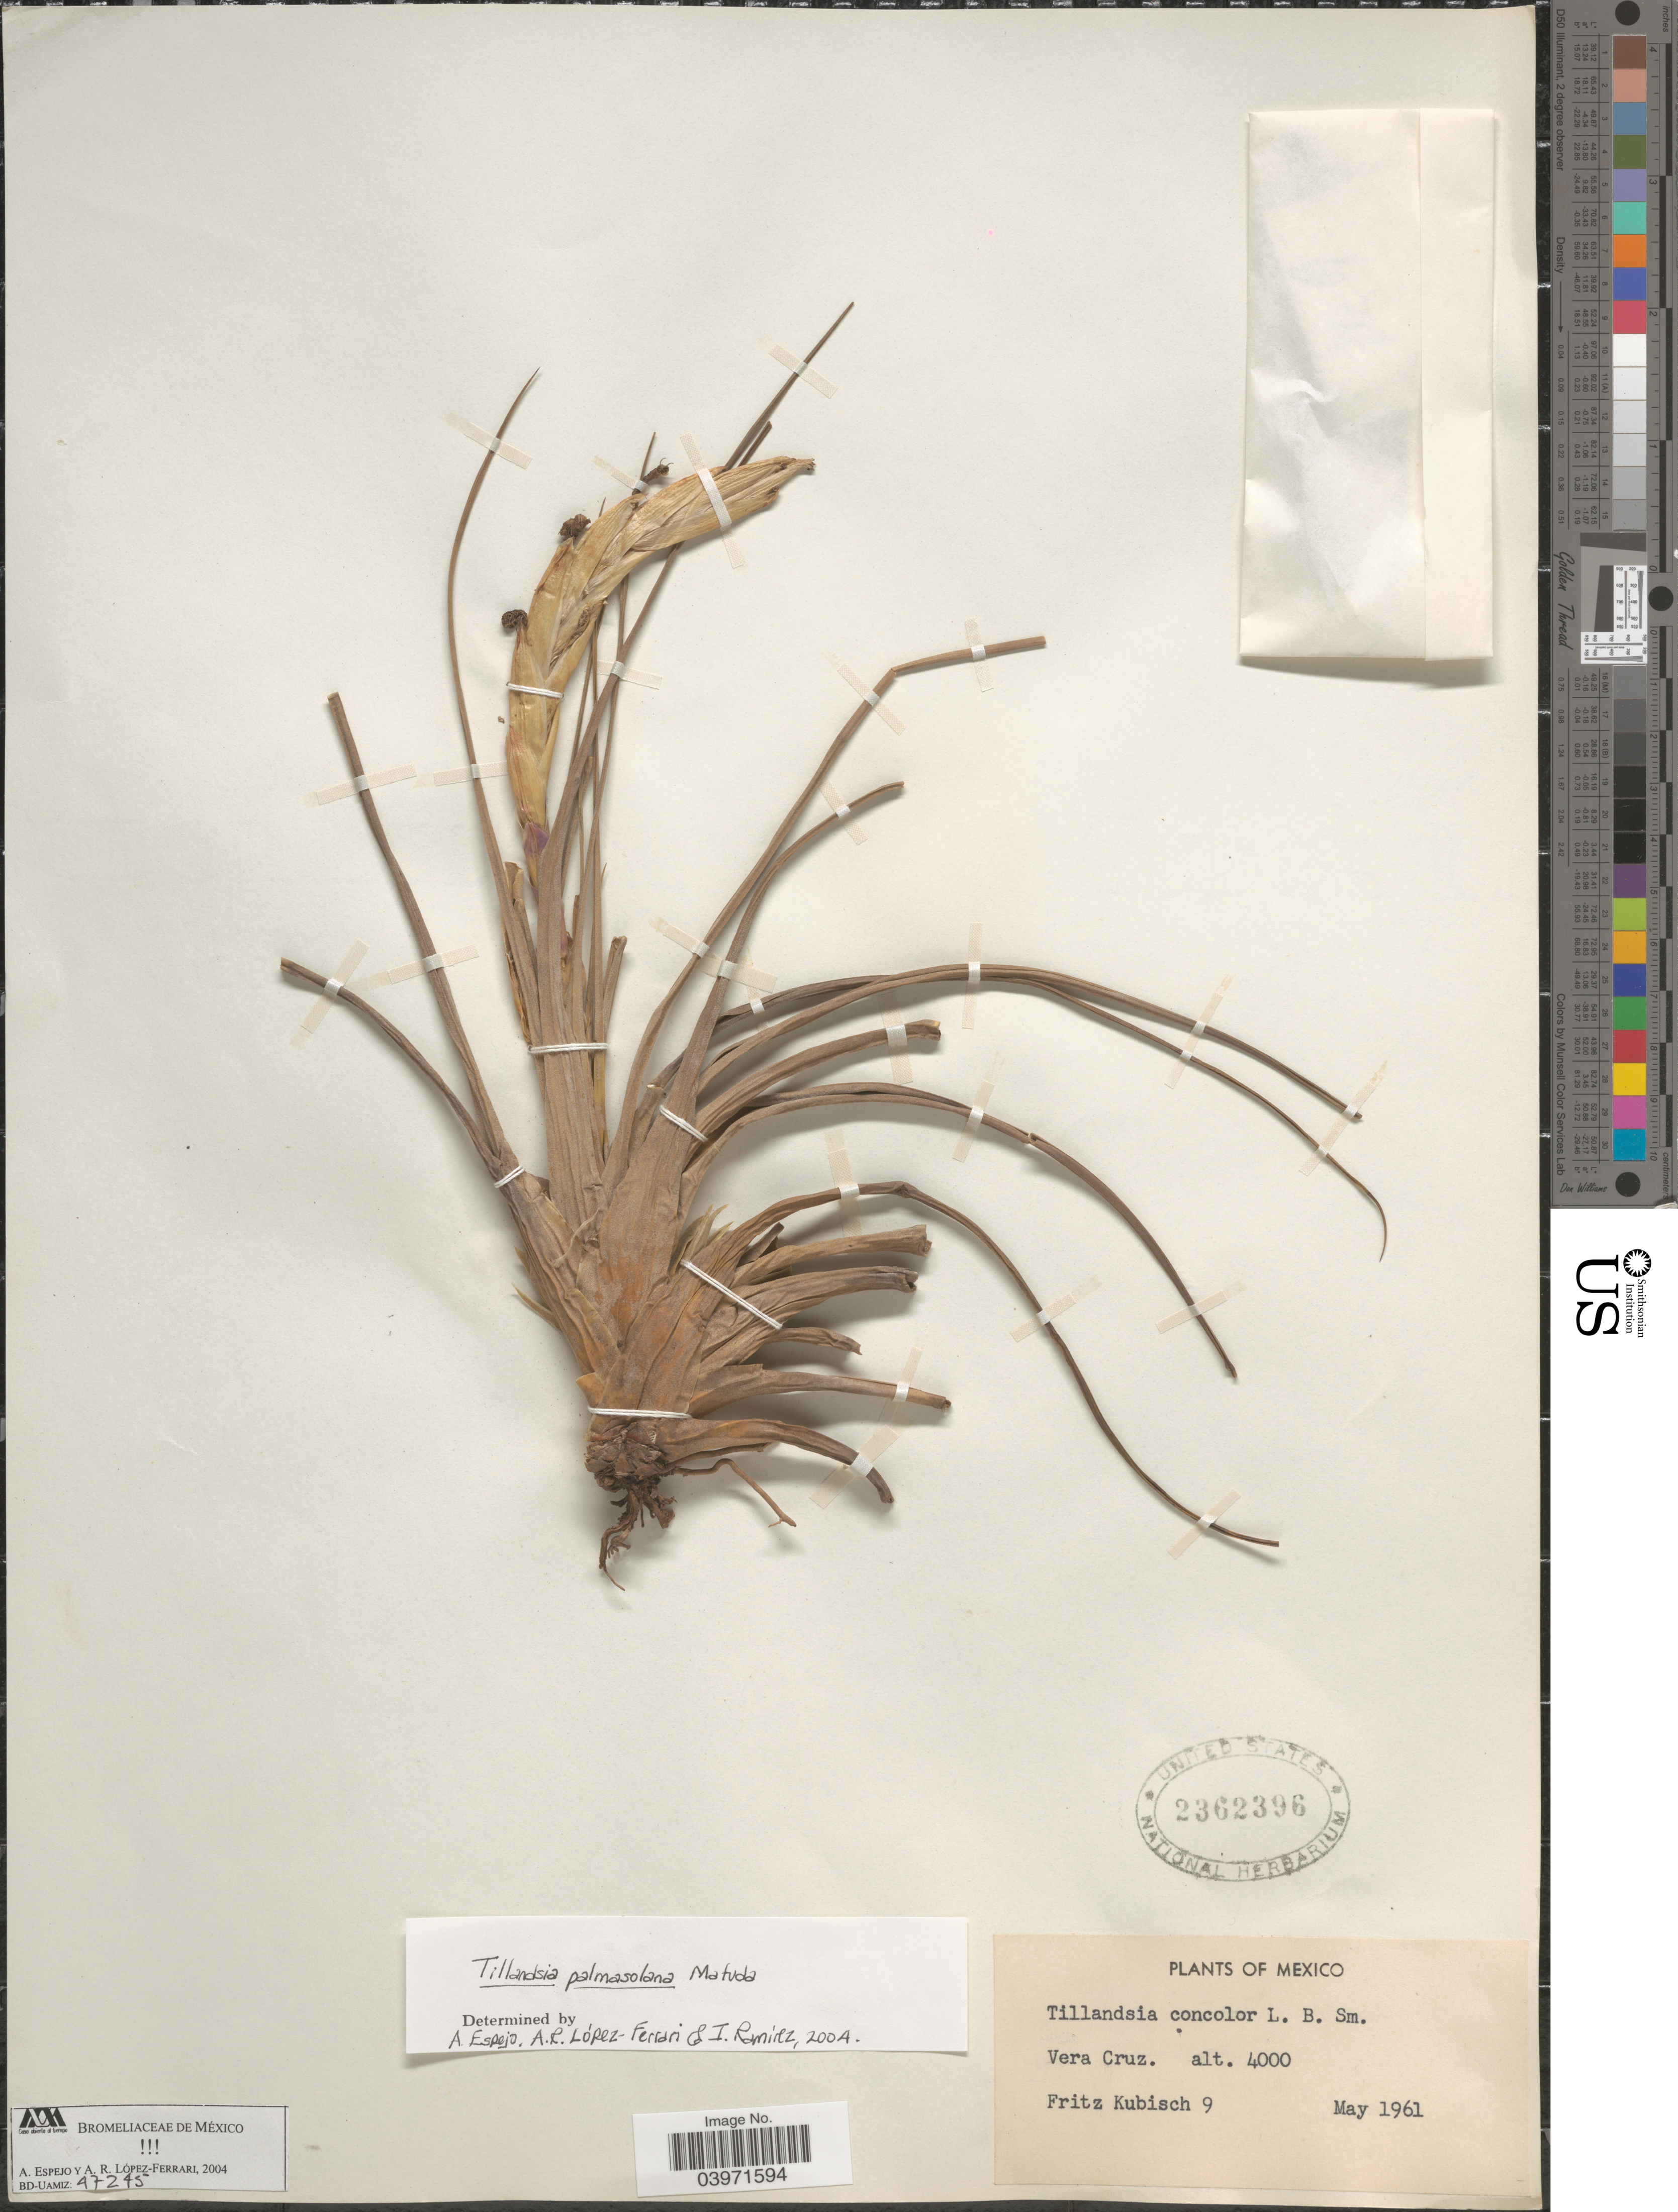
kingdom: Plantae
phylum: Tracheophyta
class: Liliopsida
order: Poales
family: Bromeliaceae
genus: Tillandsia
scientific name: Tillandsia palmasolana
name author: Matuda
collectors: F. Kubisch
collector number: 9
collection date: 1961-05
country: Mexico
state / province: Veracruz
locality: Vera Cruz.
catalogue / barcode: US 2362396